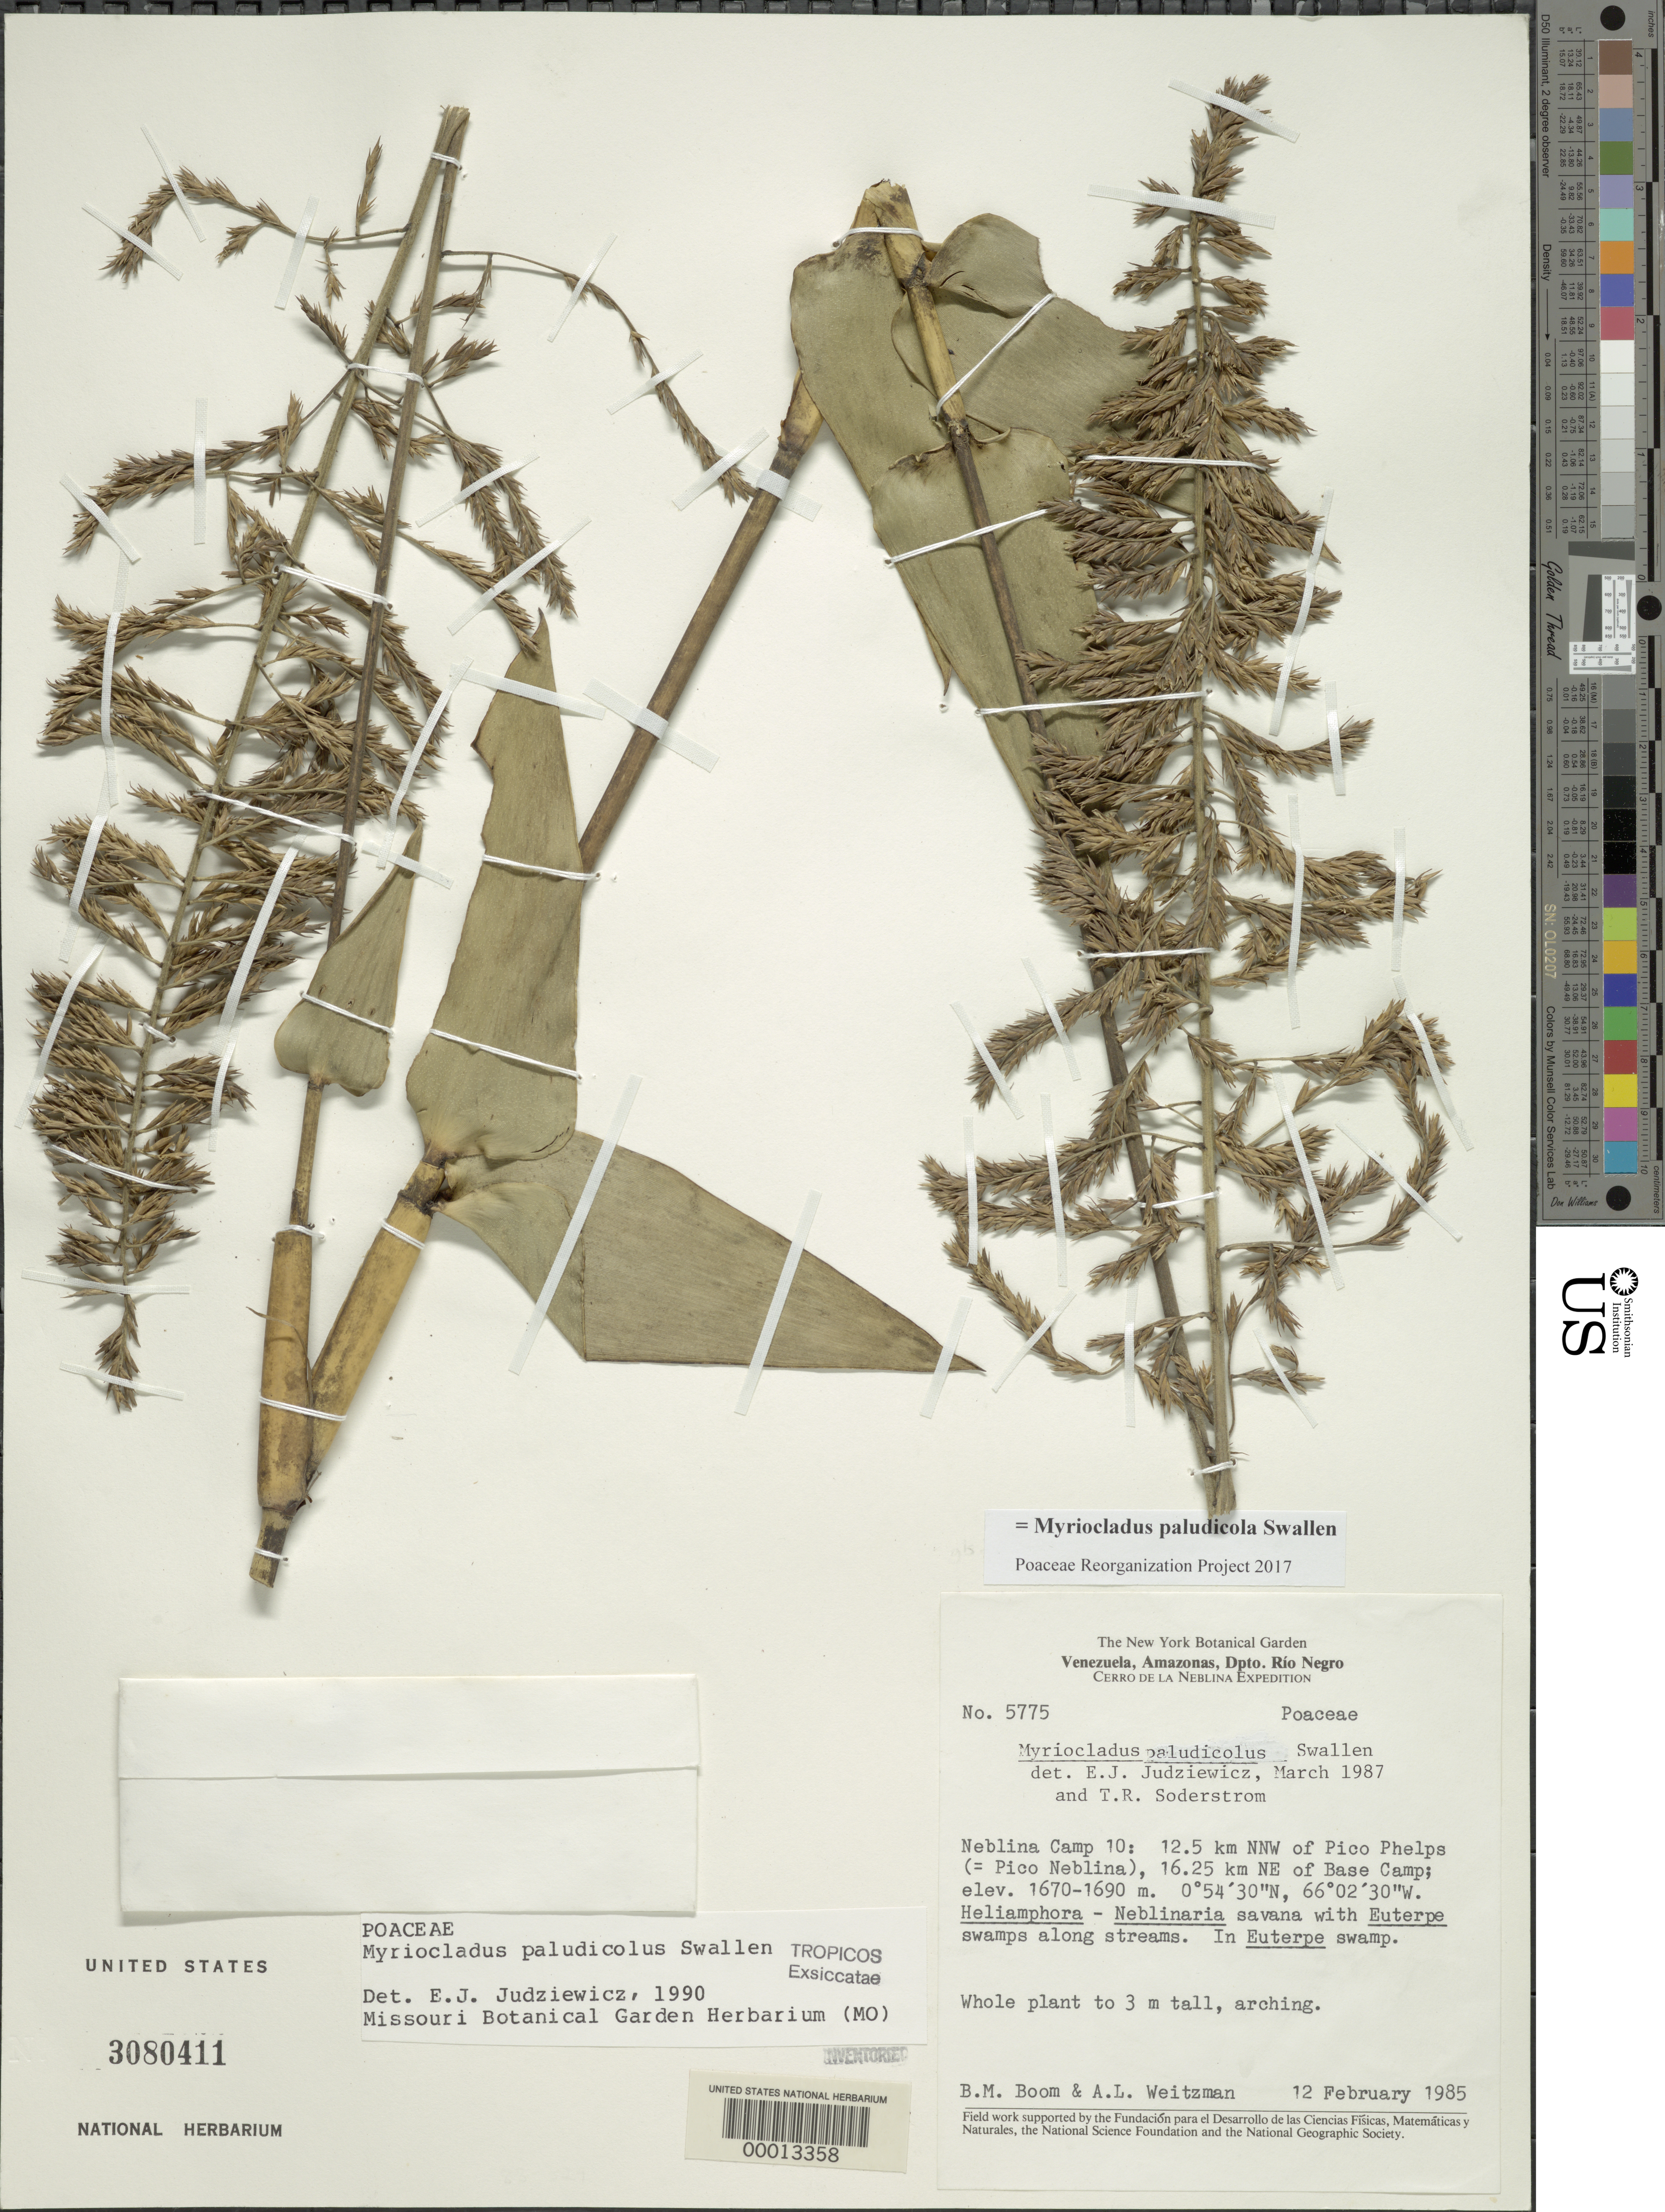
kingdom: Plantae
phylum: Tracheophyta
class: Liliopsida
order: Poales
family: Poaceae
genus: Myriocladus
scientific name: Myriocladus paludicola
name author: Swallen in Maguire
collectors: B. M. Boom & A. L. Weitzman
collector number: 5775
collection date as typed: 12 Feb 1985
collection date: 1985-02-12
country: Venezuela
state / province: Amazonas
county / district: Rio Negro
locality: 12.5 km nnw of pico phelps, 16.25 km ne of base camp; cerro de la nablina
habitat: Swamp along streams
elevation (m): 1670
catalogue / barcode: US 3080411